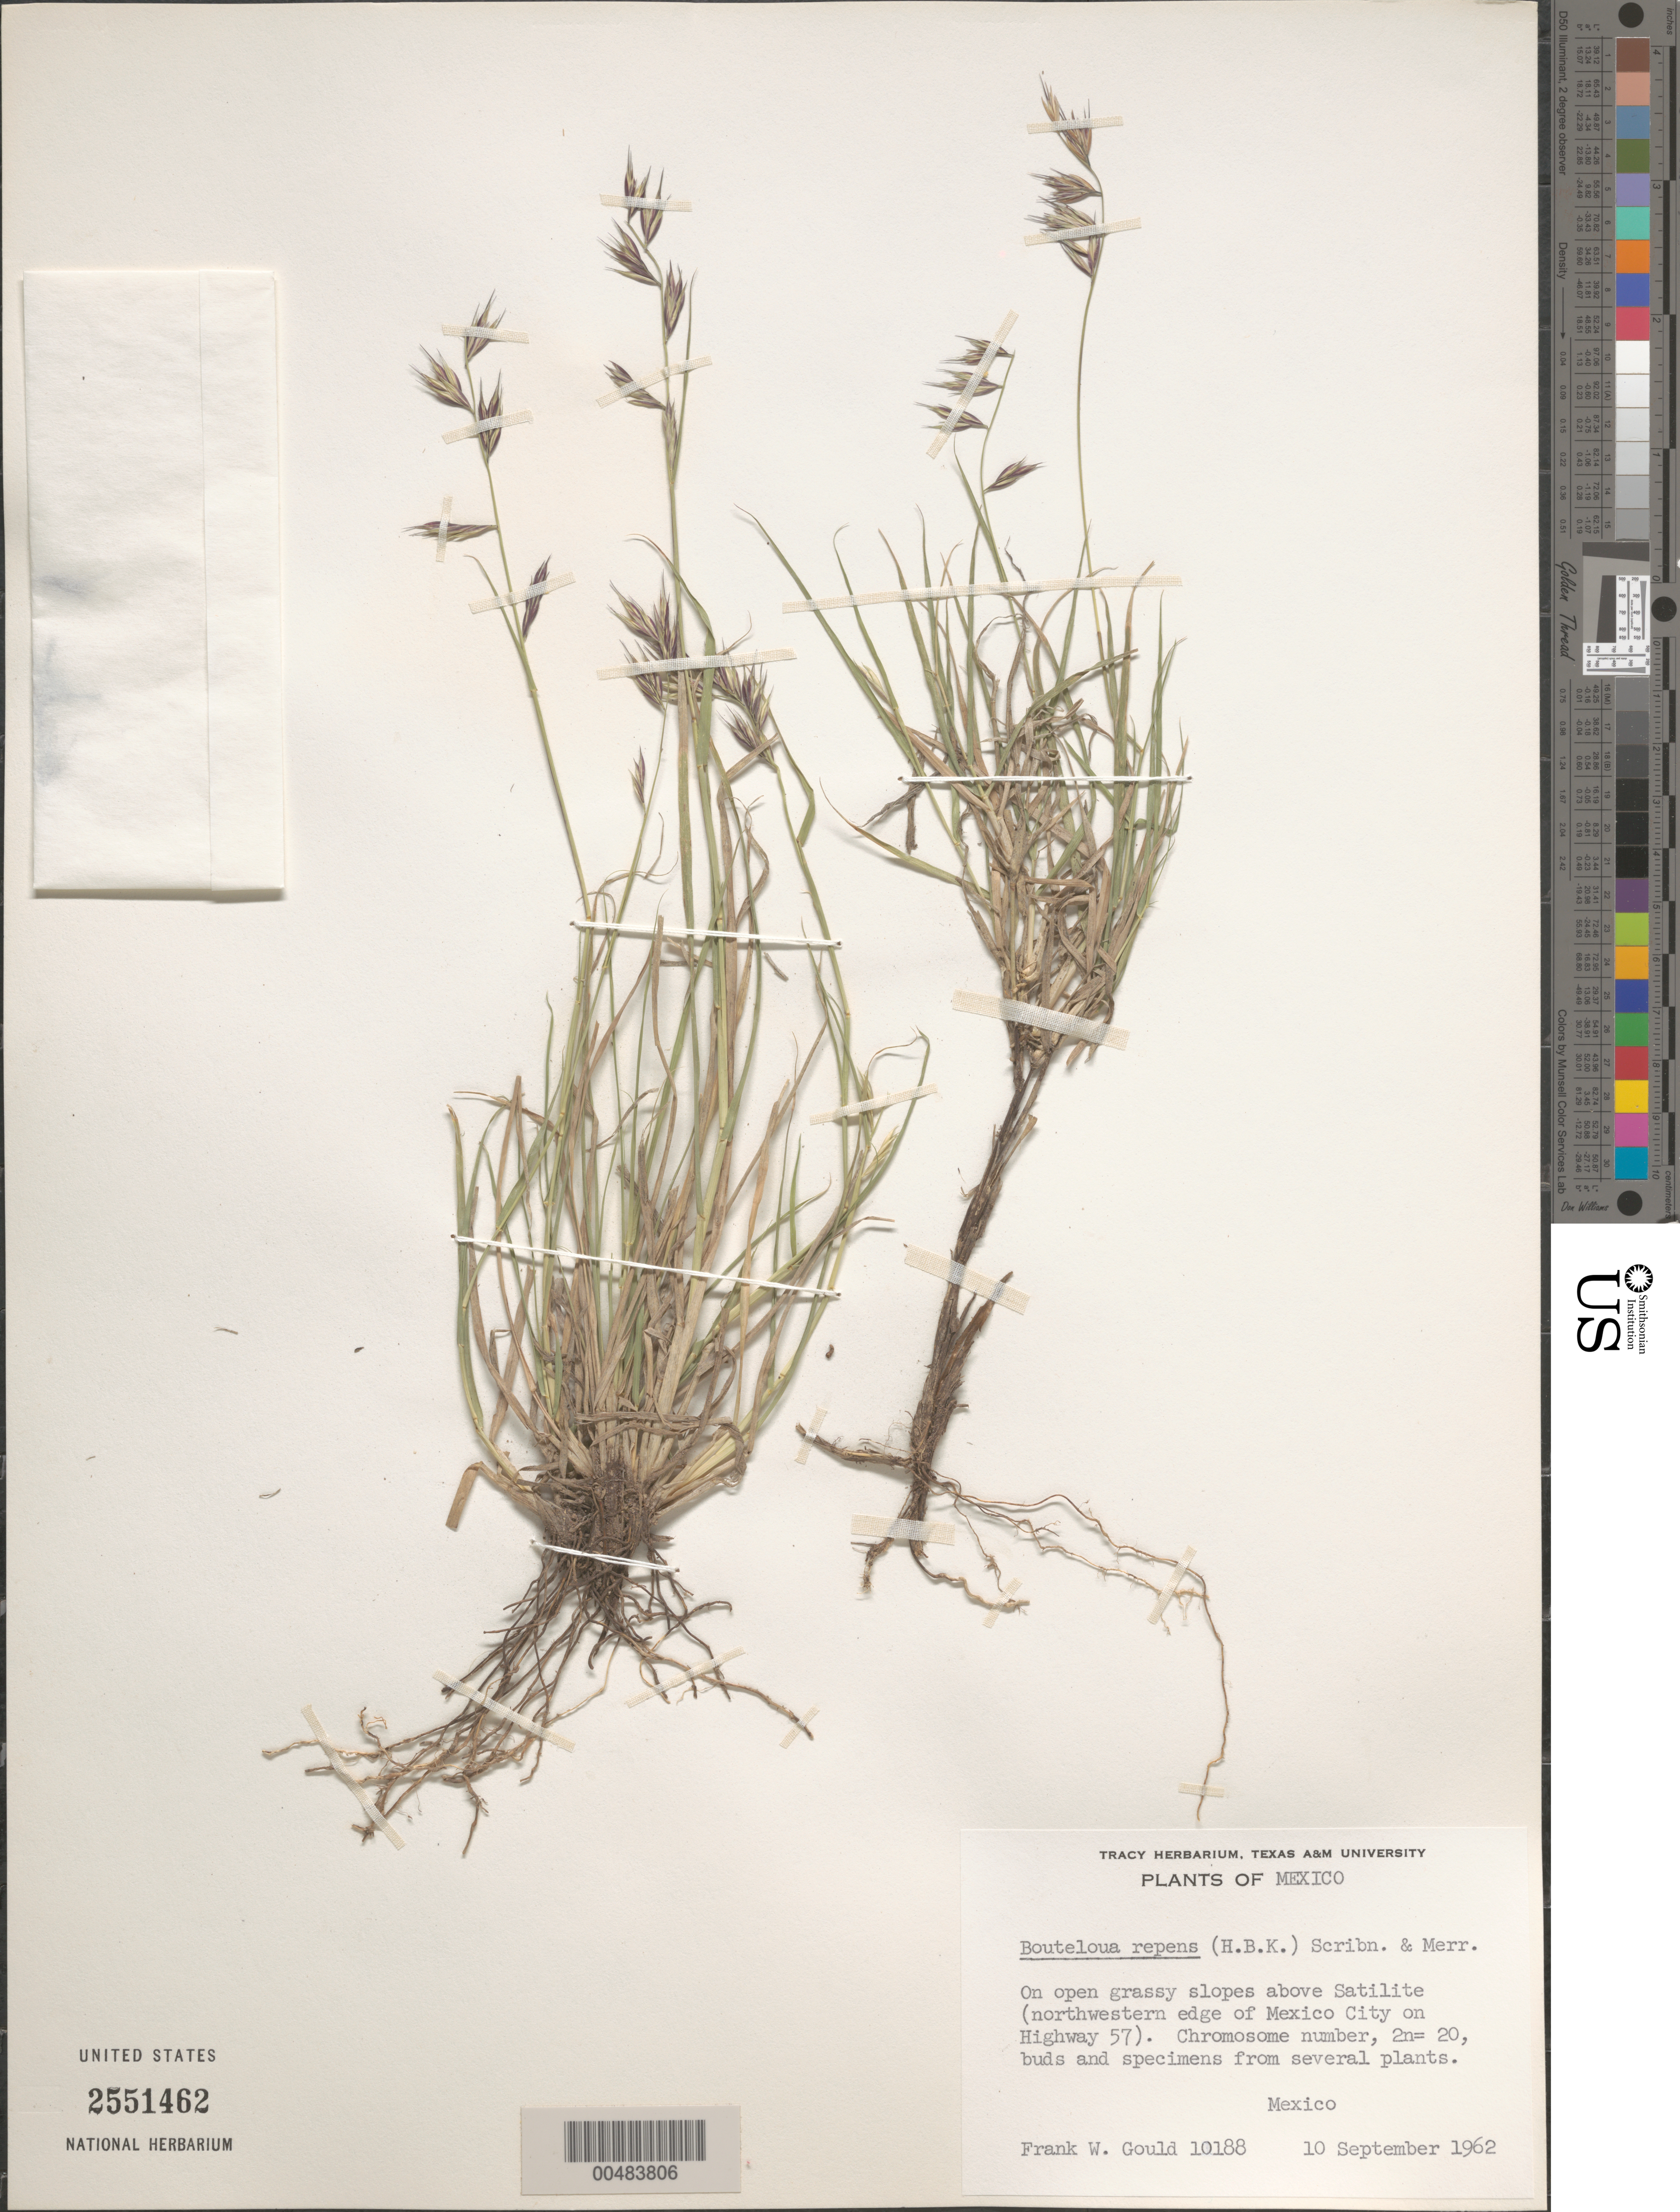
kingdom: Plantae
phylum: Tracheophyta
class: Liliopsida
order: Poales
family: Poaceae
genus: Bouteloua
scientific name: Bouteloua repens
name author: (Kunth) Scribn. & Merr.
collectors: F. W. Gould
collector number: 10188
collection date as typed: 10 Sep 1962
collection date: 1962-09-10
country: Mexico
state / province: México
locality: Above Satilite (NW edge of Mexico City on Highway 57)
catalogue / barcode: US 2551462